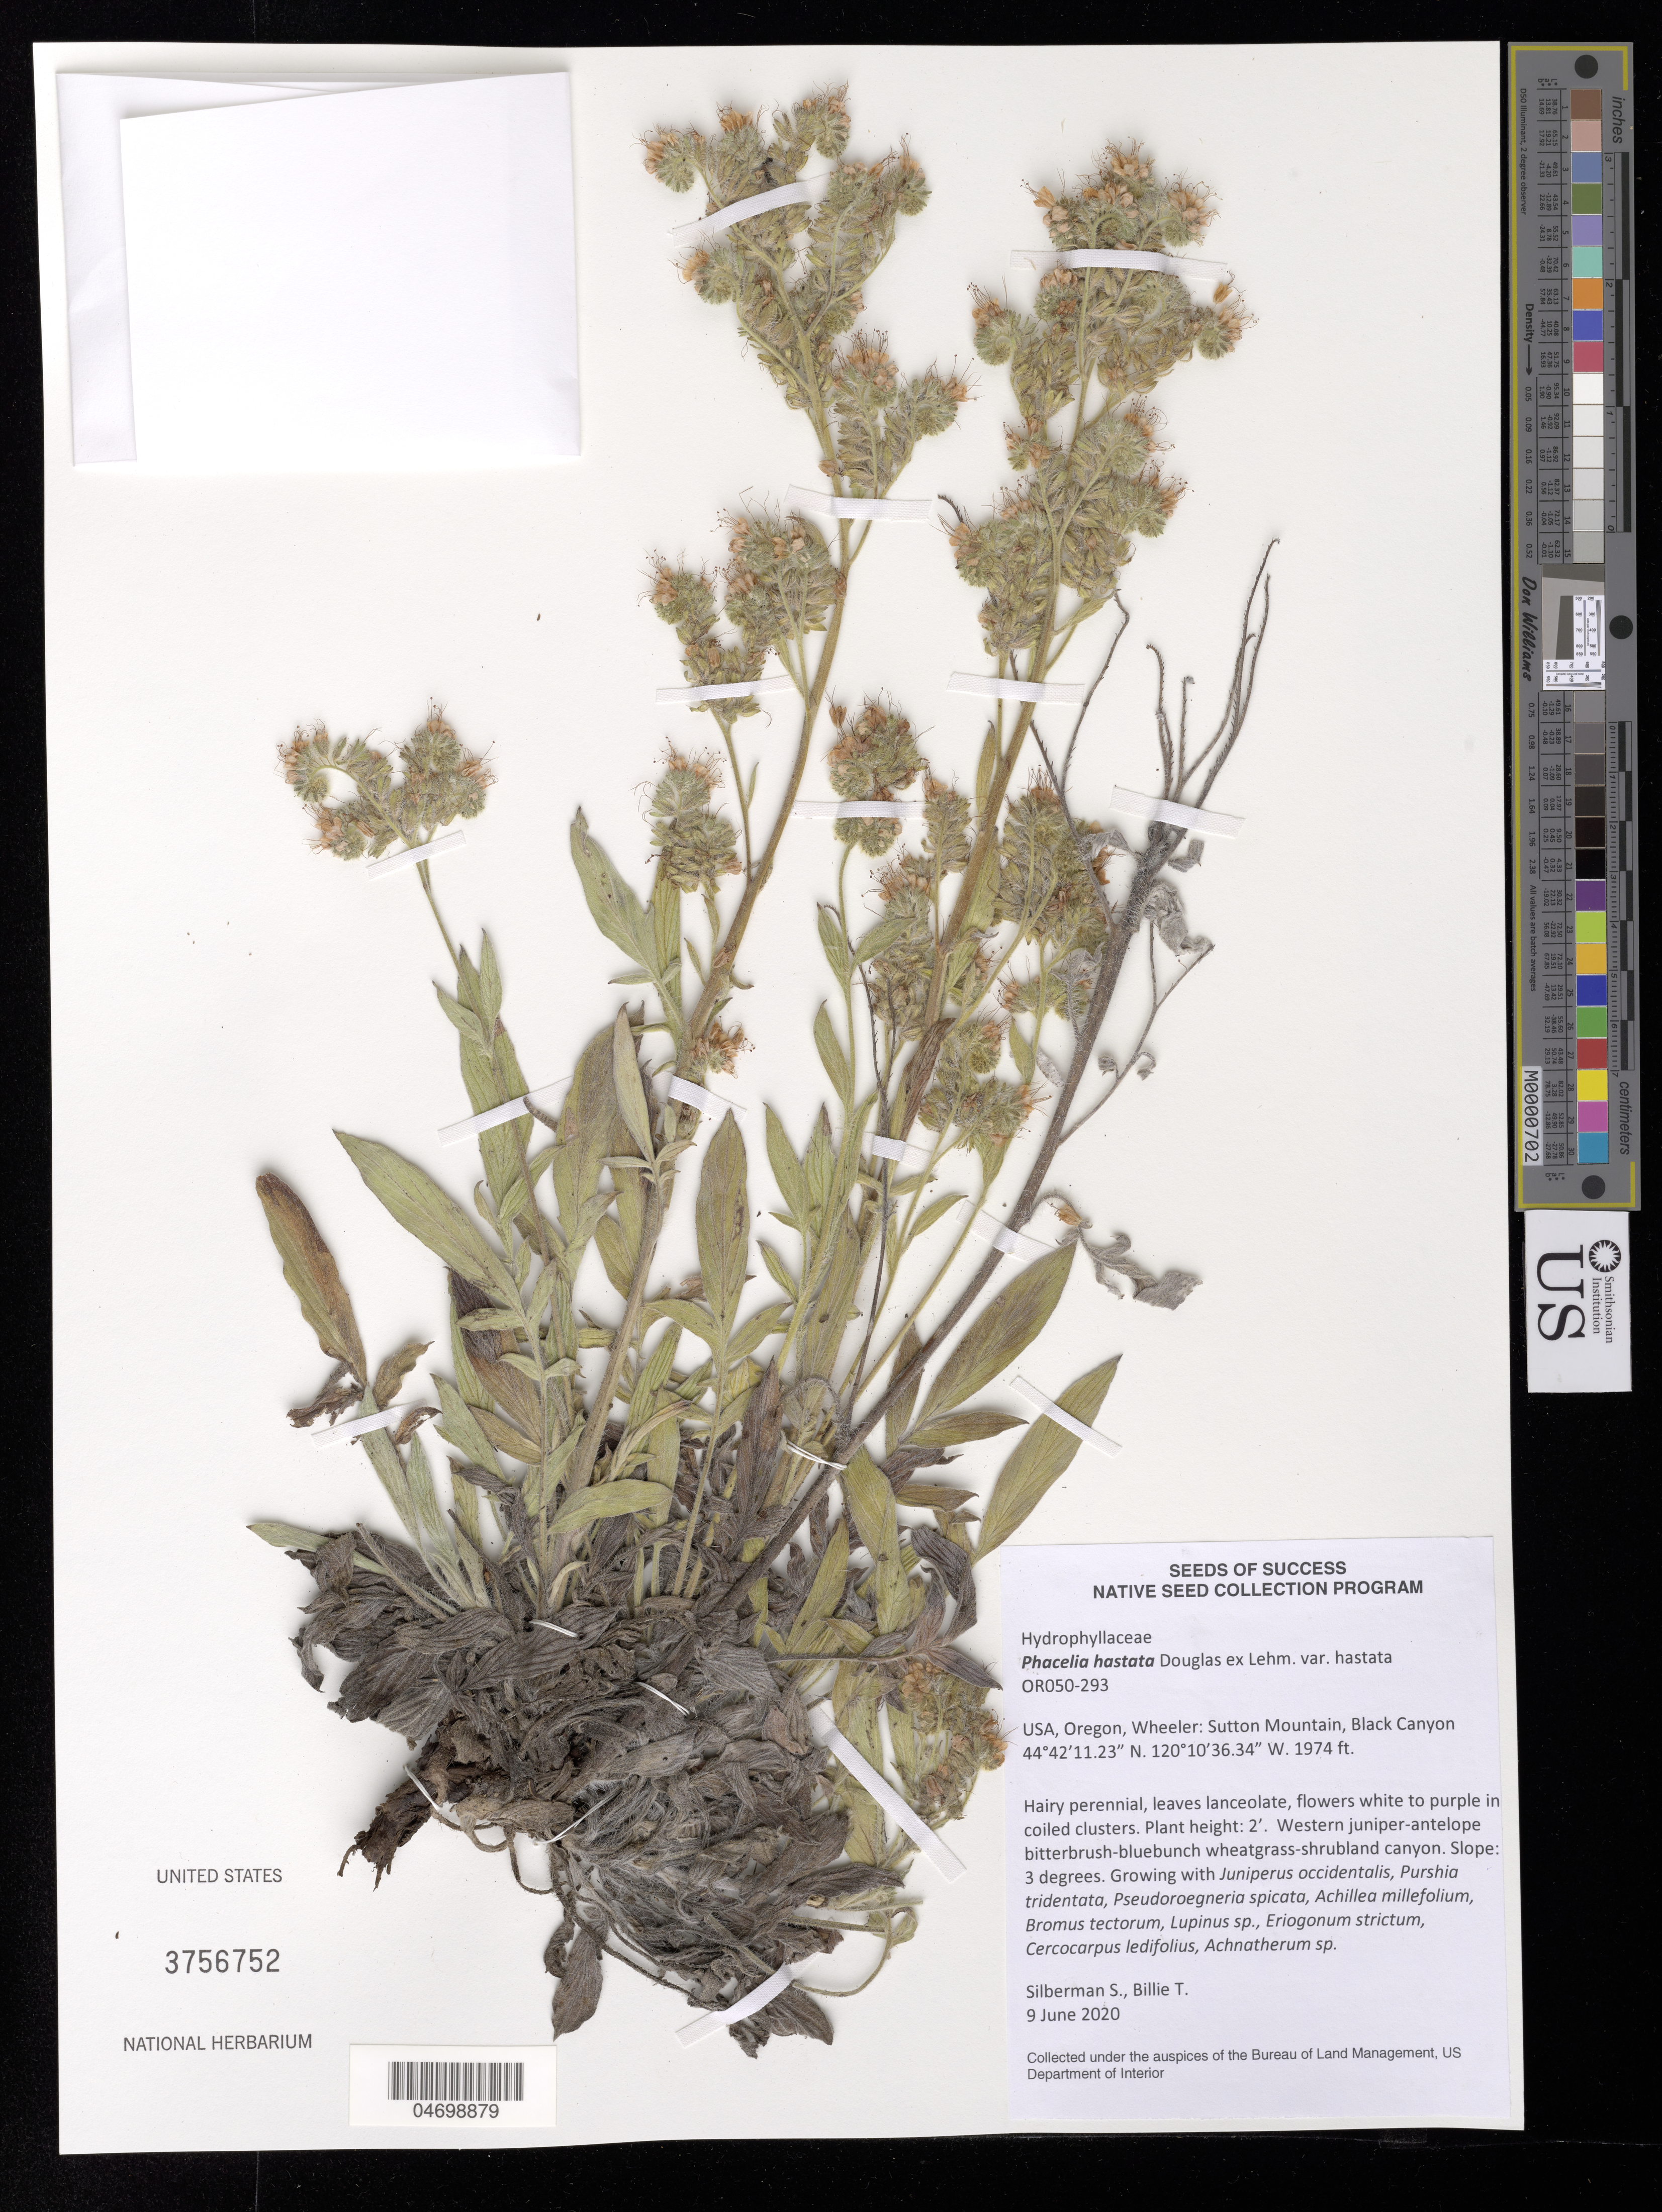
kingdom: Plantae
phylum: Tracheophyta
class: Magnoliopsida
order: Boraginales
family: Hydrophyllaceae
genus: Phacelia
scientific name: Phacelia hastata var. hastata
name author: Douglas ex Lehm.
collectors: S. Silberman & T. Billie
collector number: OR050-293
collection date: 2020-06-09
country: United States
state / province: Oregon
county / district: Wheeler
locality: Sutton Mtn, Black Canyon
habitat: Western juniper-antelope bitterbrush-bluebunch wheatgrass-shrubland canyon. With Purshia tridentata, Bromus tectorum, Lupinus sp., etc.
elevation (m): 602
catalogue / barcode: US 3756752